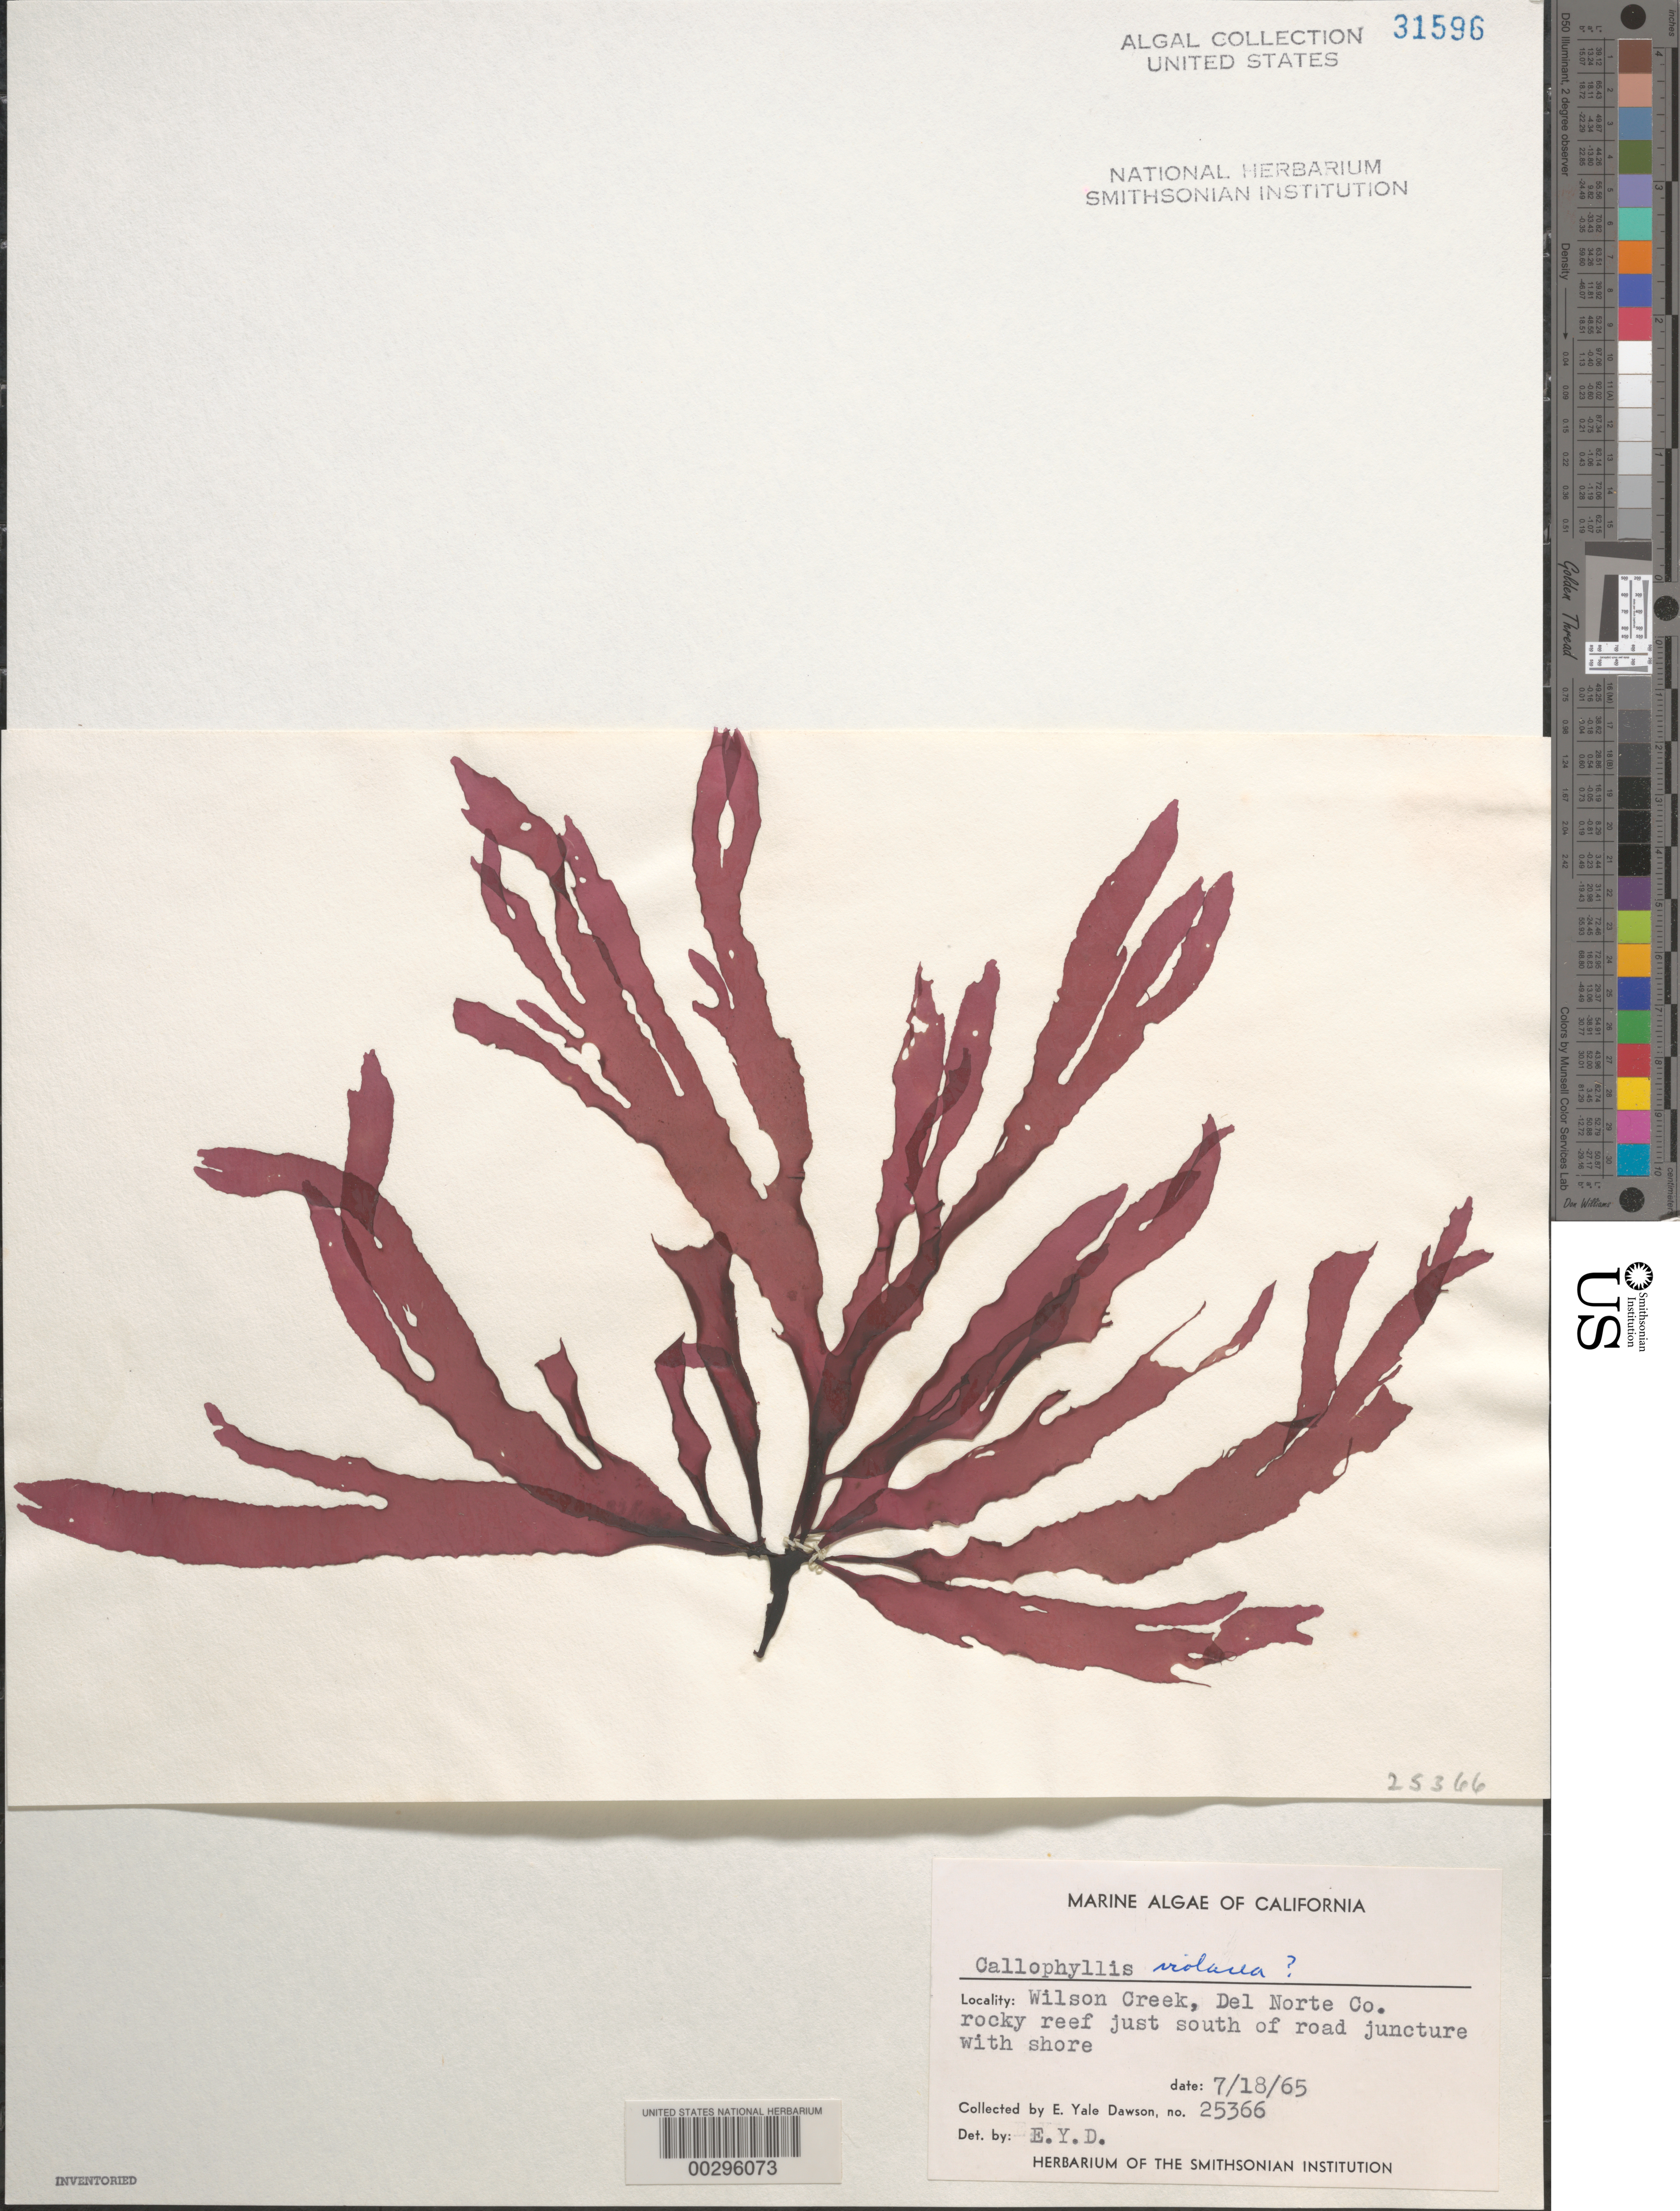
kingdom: Plantae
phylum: Rhodophyta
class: Florideophyceae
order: Gigartinales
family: Kallymeniaceae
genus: Callophyllis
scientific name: Callophyllis violacea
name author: J. Agardh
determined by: Dawson, E. Y.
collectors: E. Y. Dawson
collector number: EYD 25366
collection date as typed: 18 Jul 1965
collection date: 1965-07-18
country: United States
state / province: California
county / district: Del Norte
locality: Wilson Creek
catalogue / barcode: US 31596